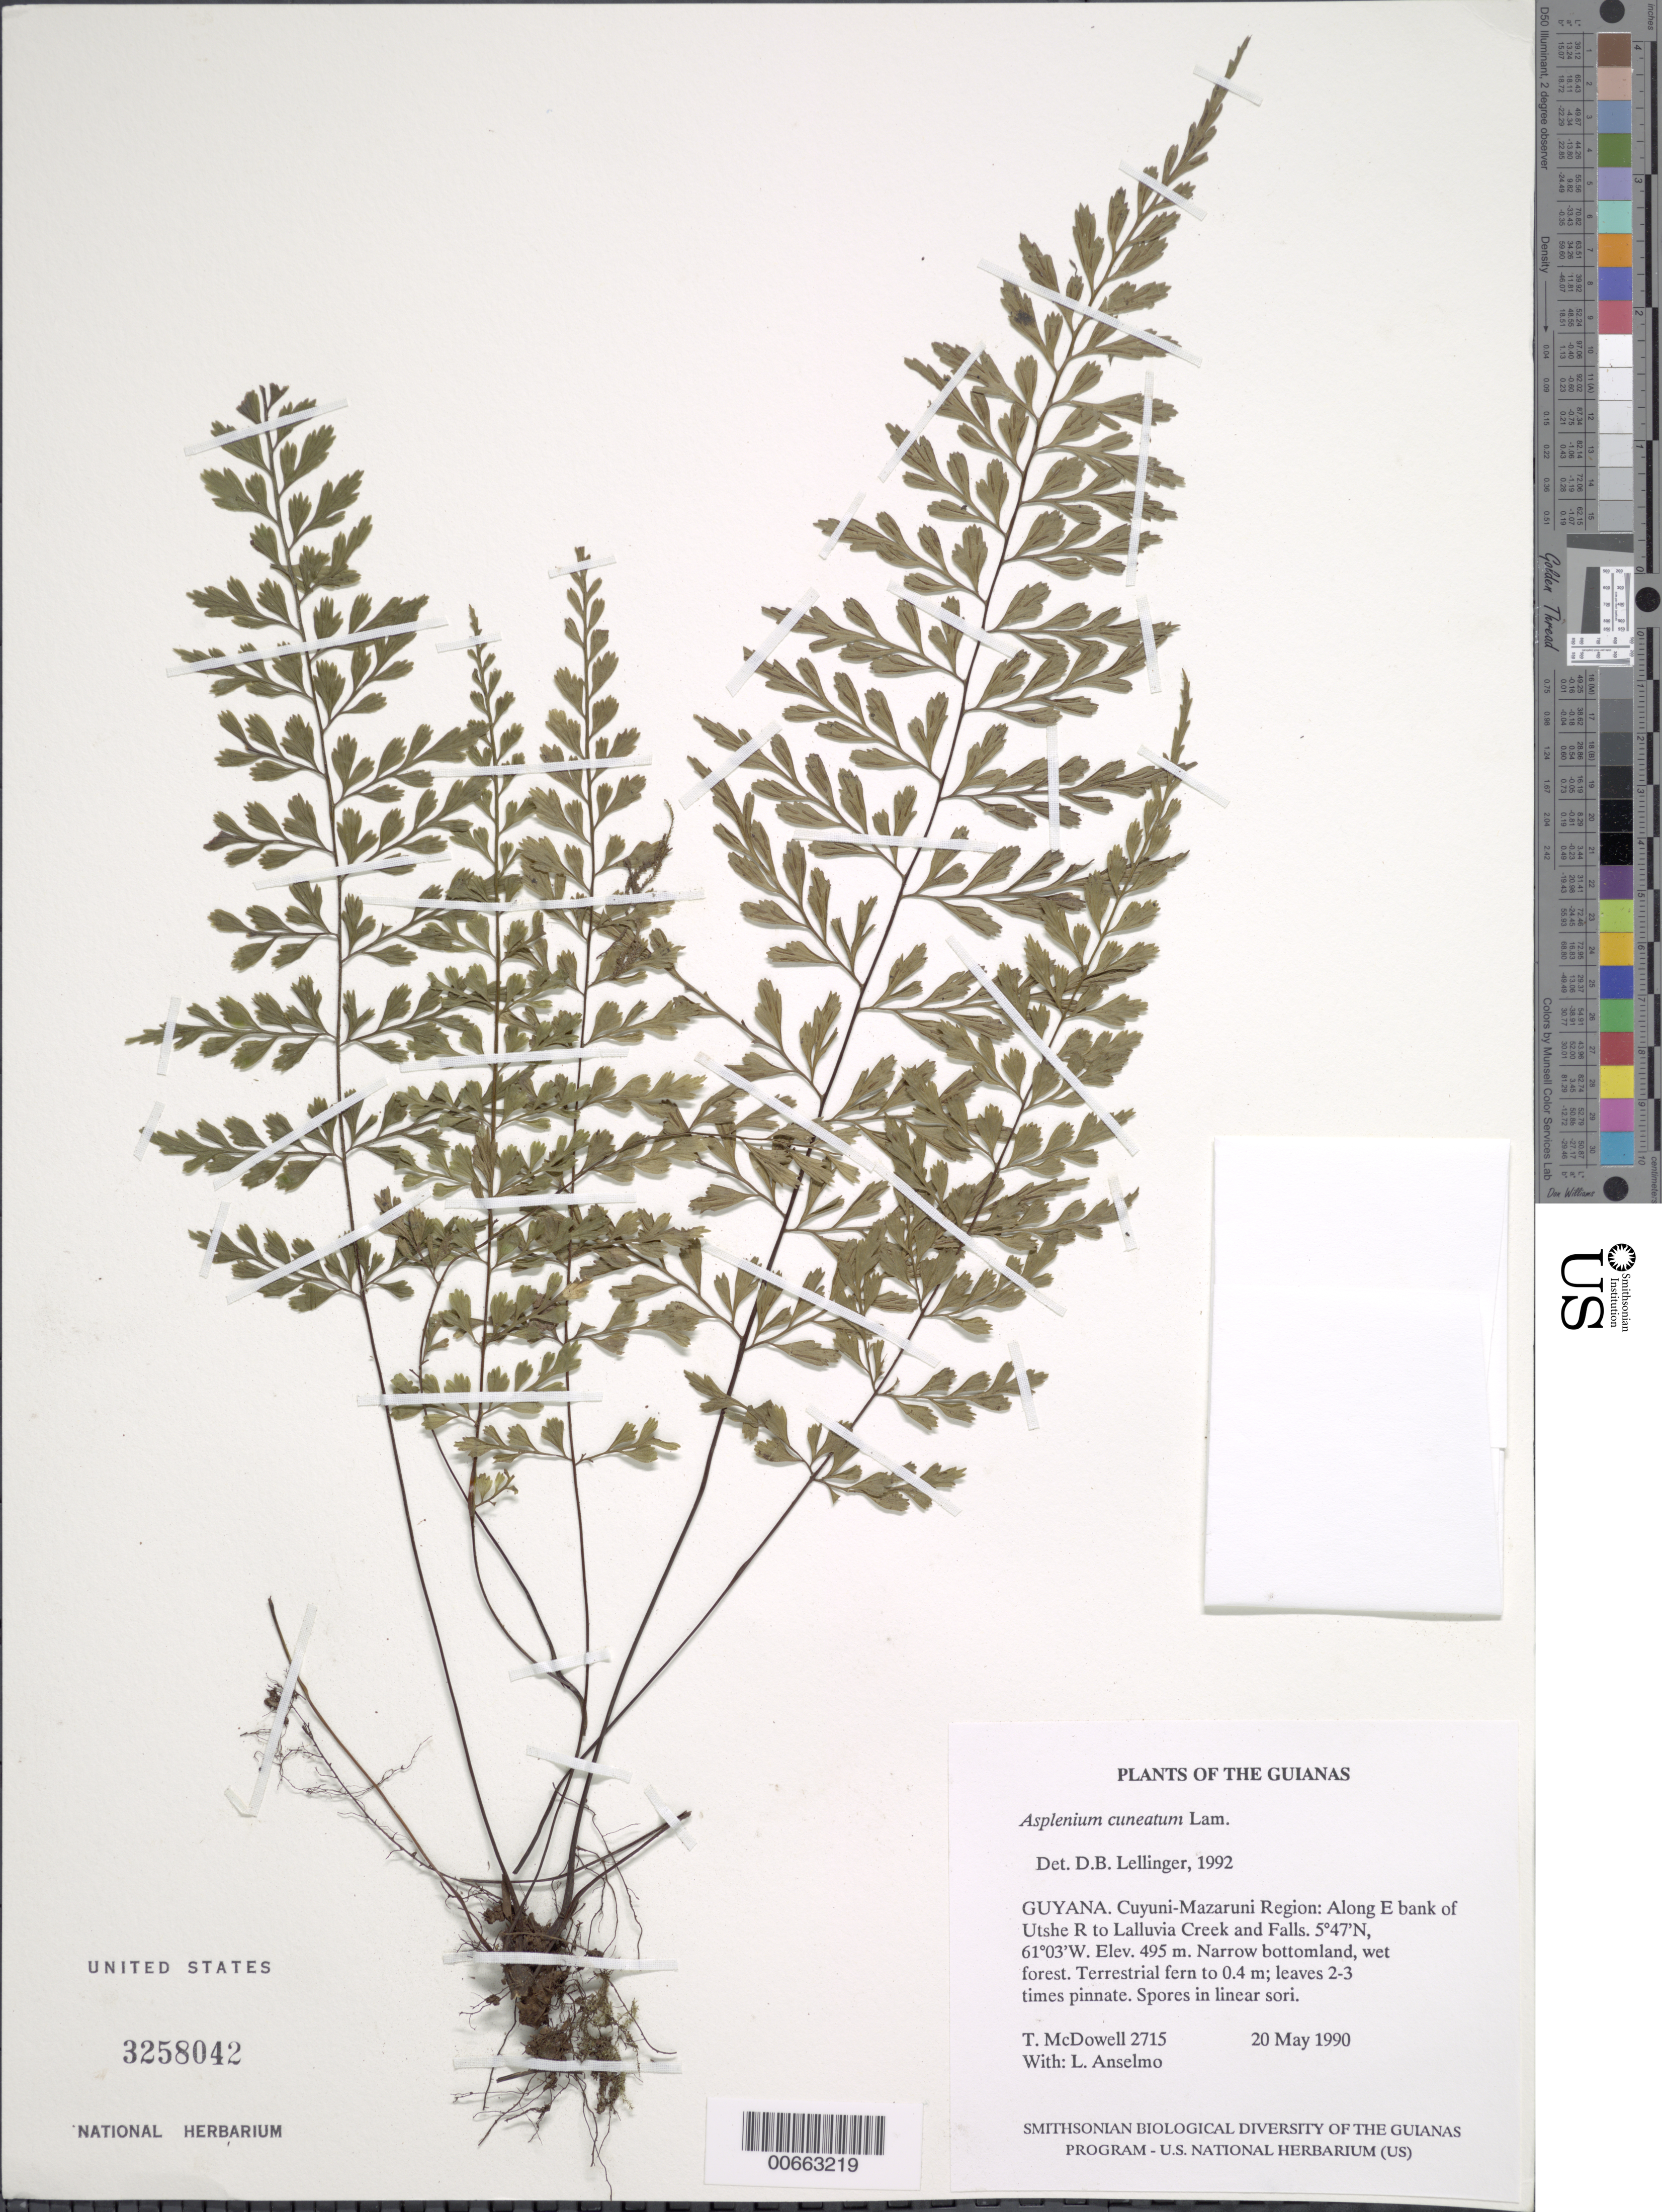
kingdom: Plantae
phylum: Tracheophyta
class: Polypodiopsida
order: Polypodiales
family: Aspleniaceae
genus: Asplenium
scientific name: Asplenium cuneatum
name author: Lam.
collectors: T. McDowell & L. Anselmo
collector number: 2715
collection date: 1990-05-20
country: Guyana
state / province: Cuyuni-Mazaruni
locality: Region: Along E bank of Utshe R to Lalluvia Creek and Falls. Narrow bottomland, wet forest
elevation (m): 495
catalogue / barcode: US 3258042